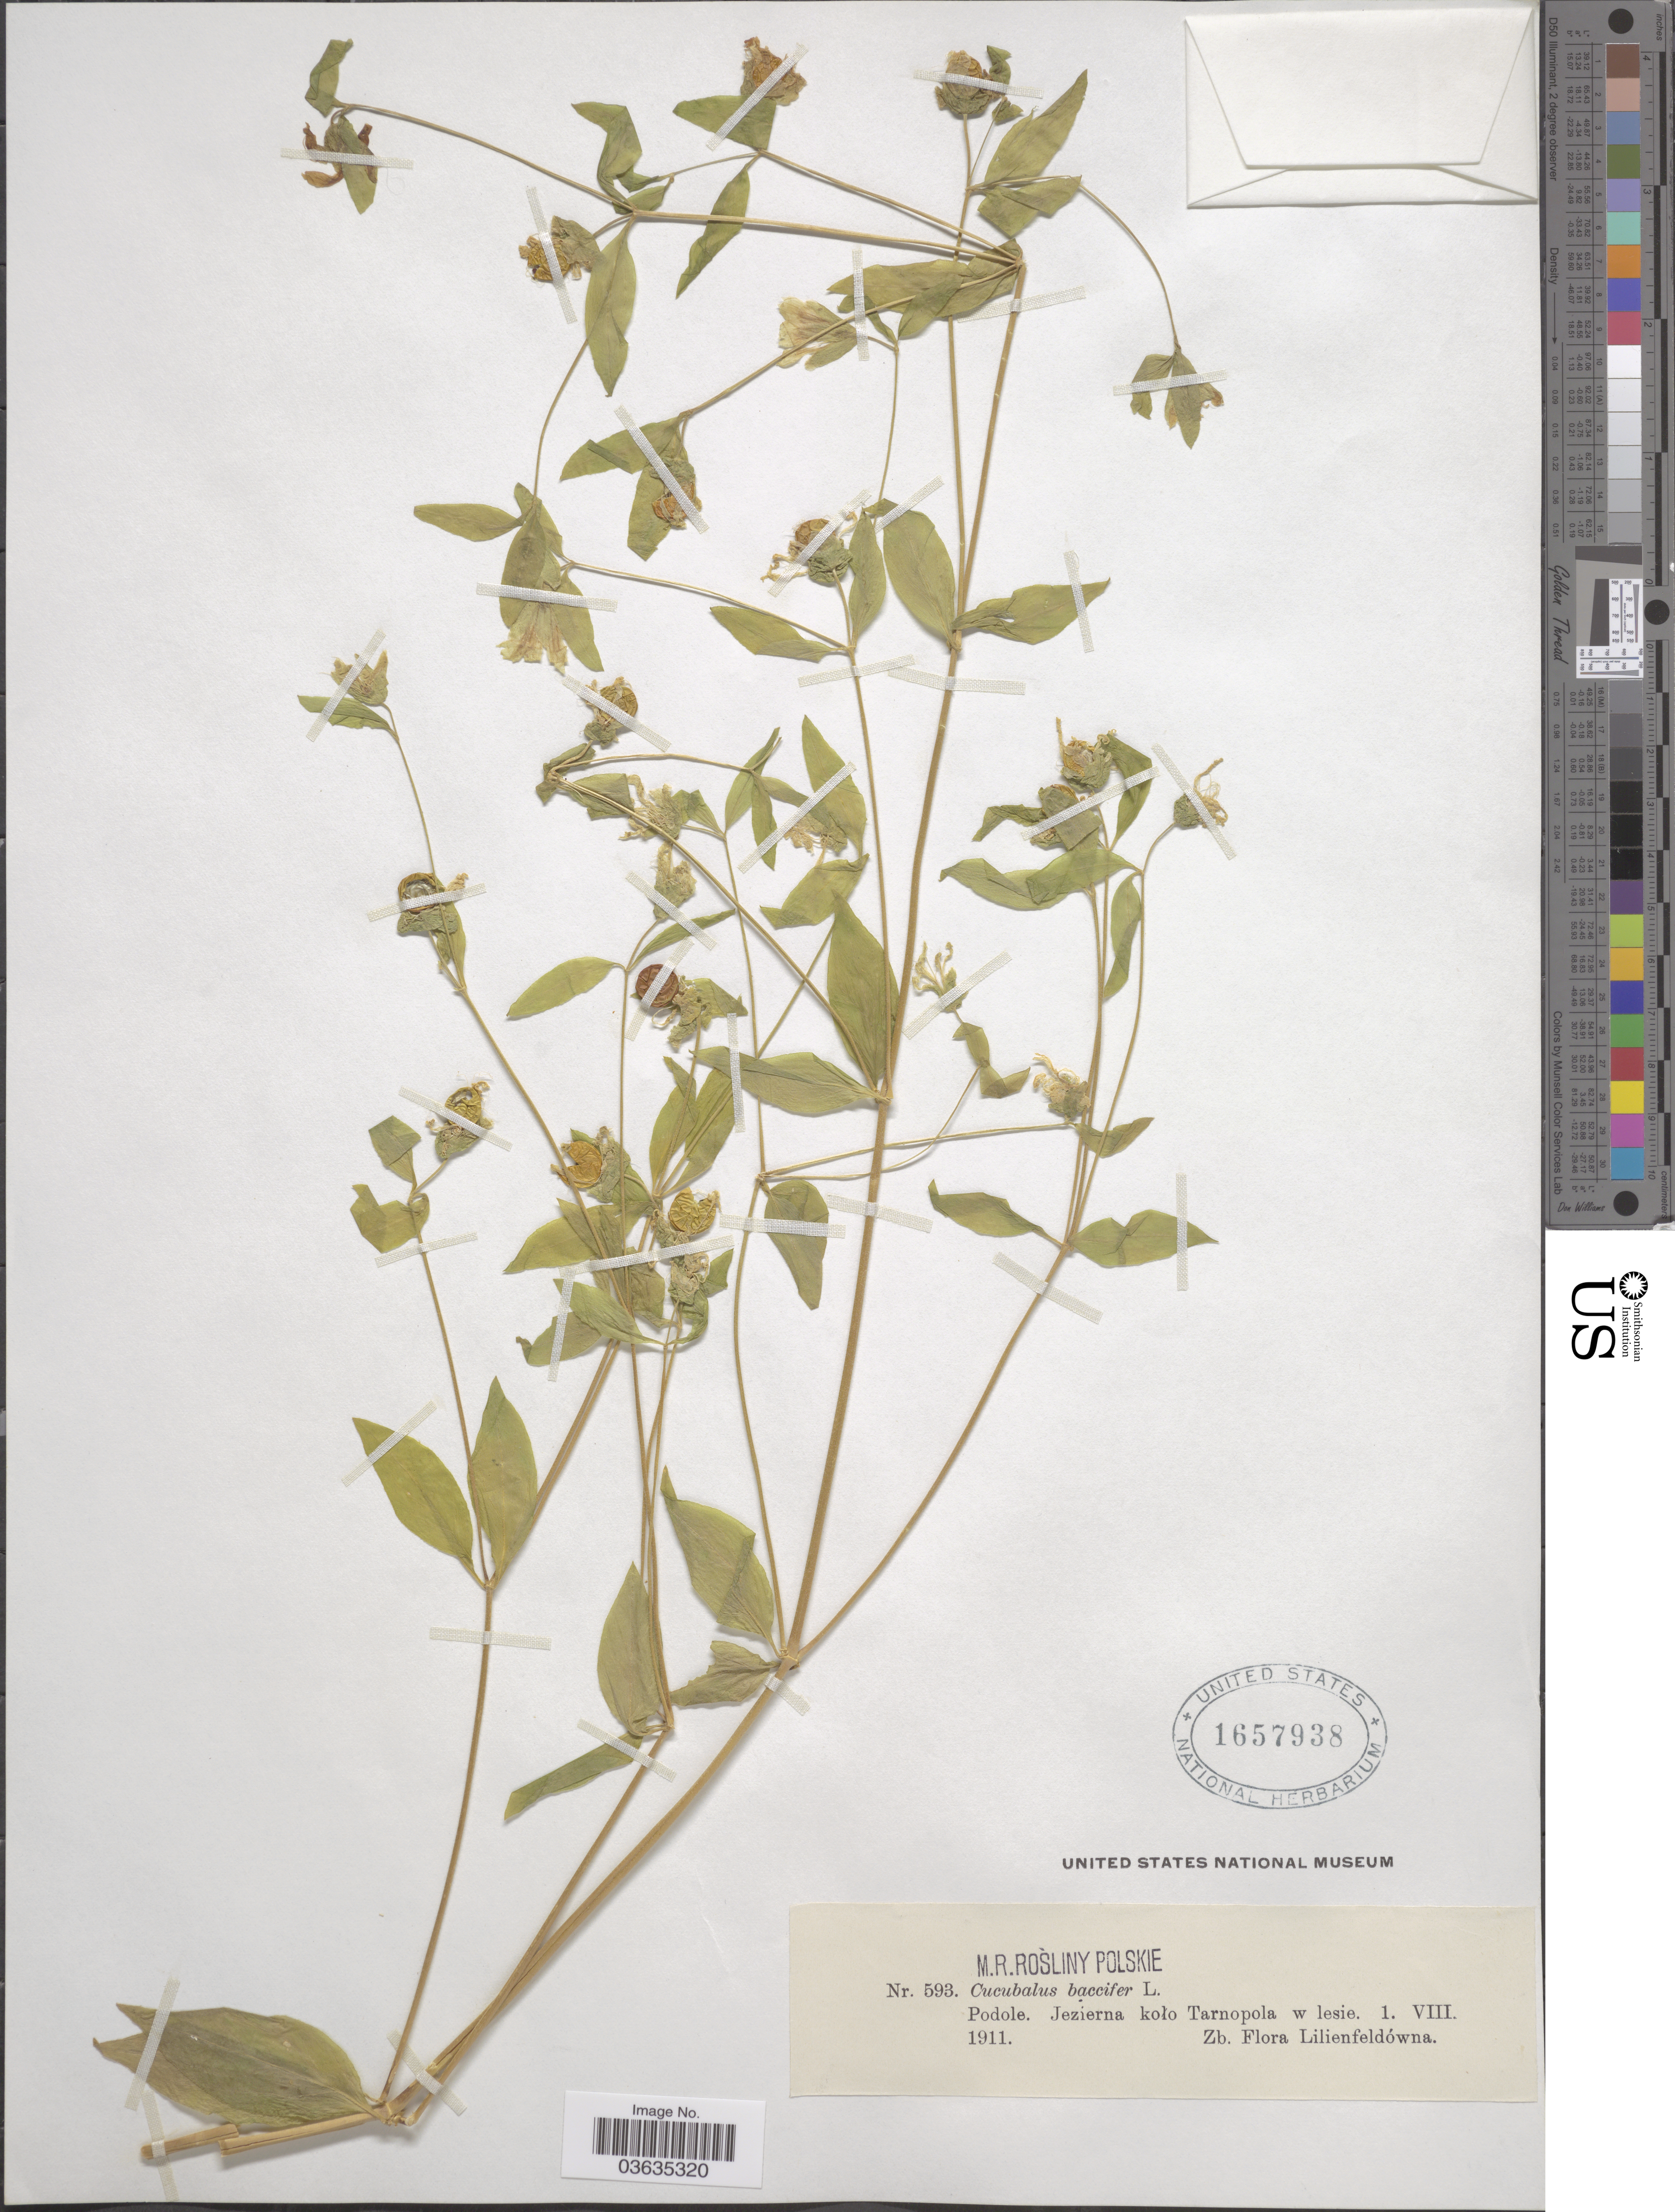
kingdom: Plantae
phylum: Tracheophyta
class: Magnoliopsida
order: Caryophyllales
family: Caryophyllaceae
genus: Silene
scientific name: Silene baccifera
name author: (L.) Durande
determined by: U.S. National Herbarium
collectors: F. Lilienfeldówna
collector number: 593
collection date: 1911-08-01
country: Poland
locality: Podole. Jezierna koło Tarnopola w lesie.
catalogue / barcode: US 1657938